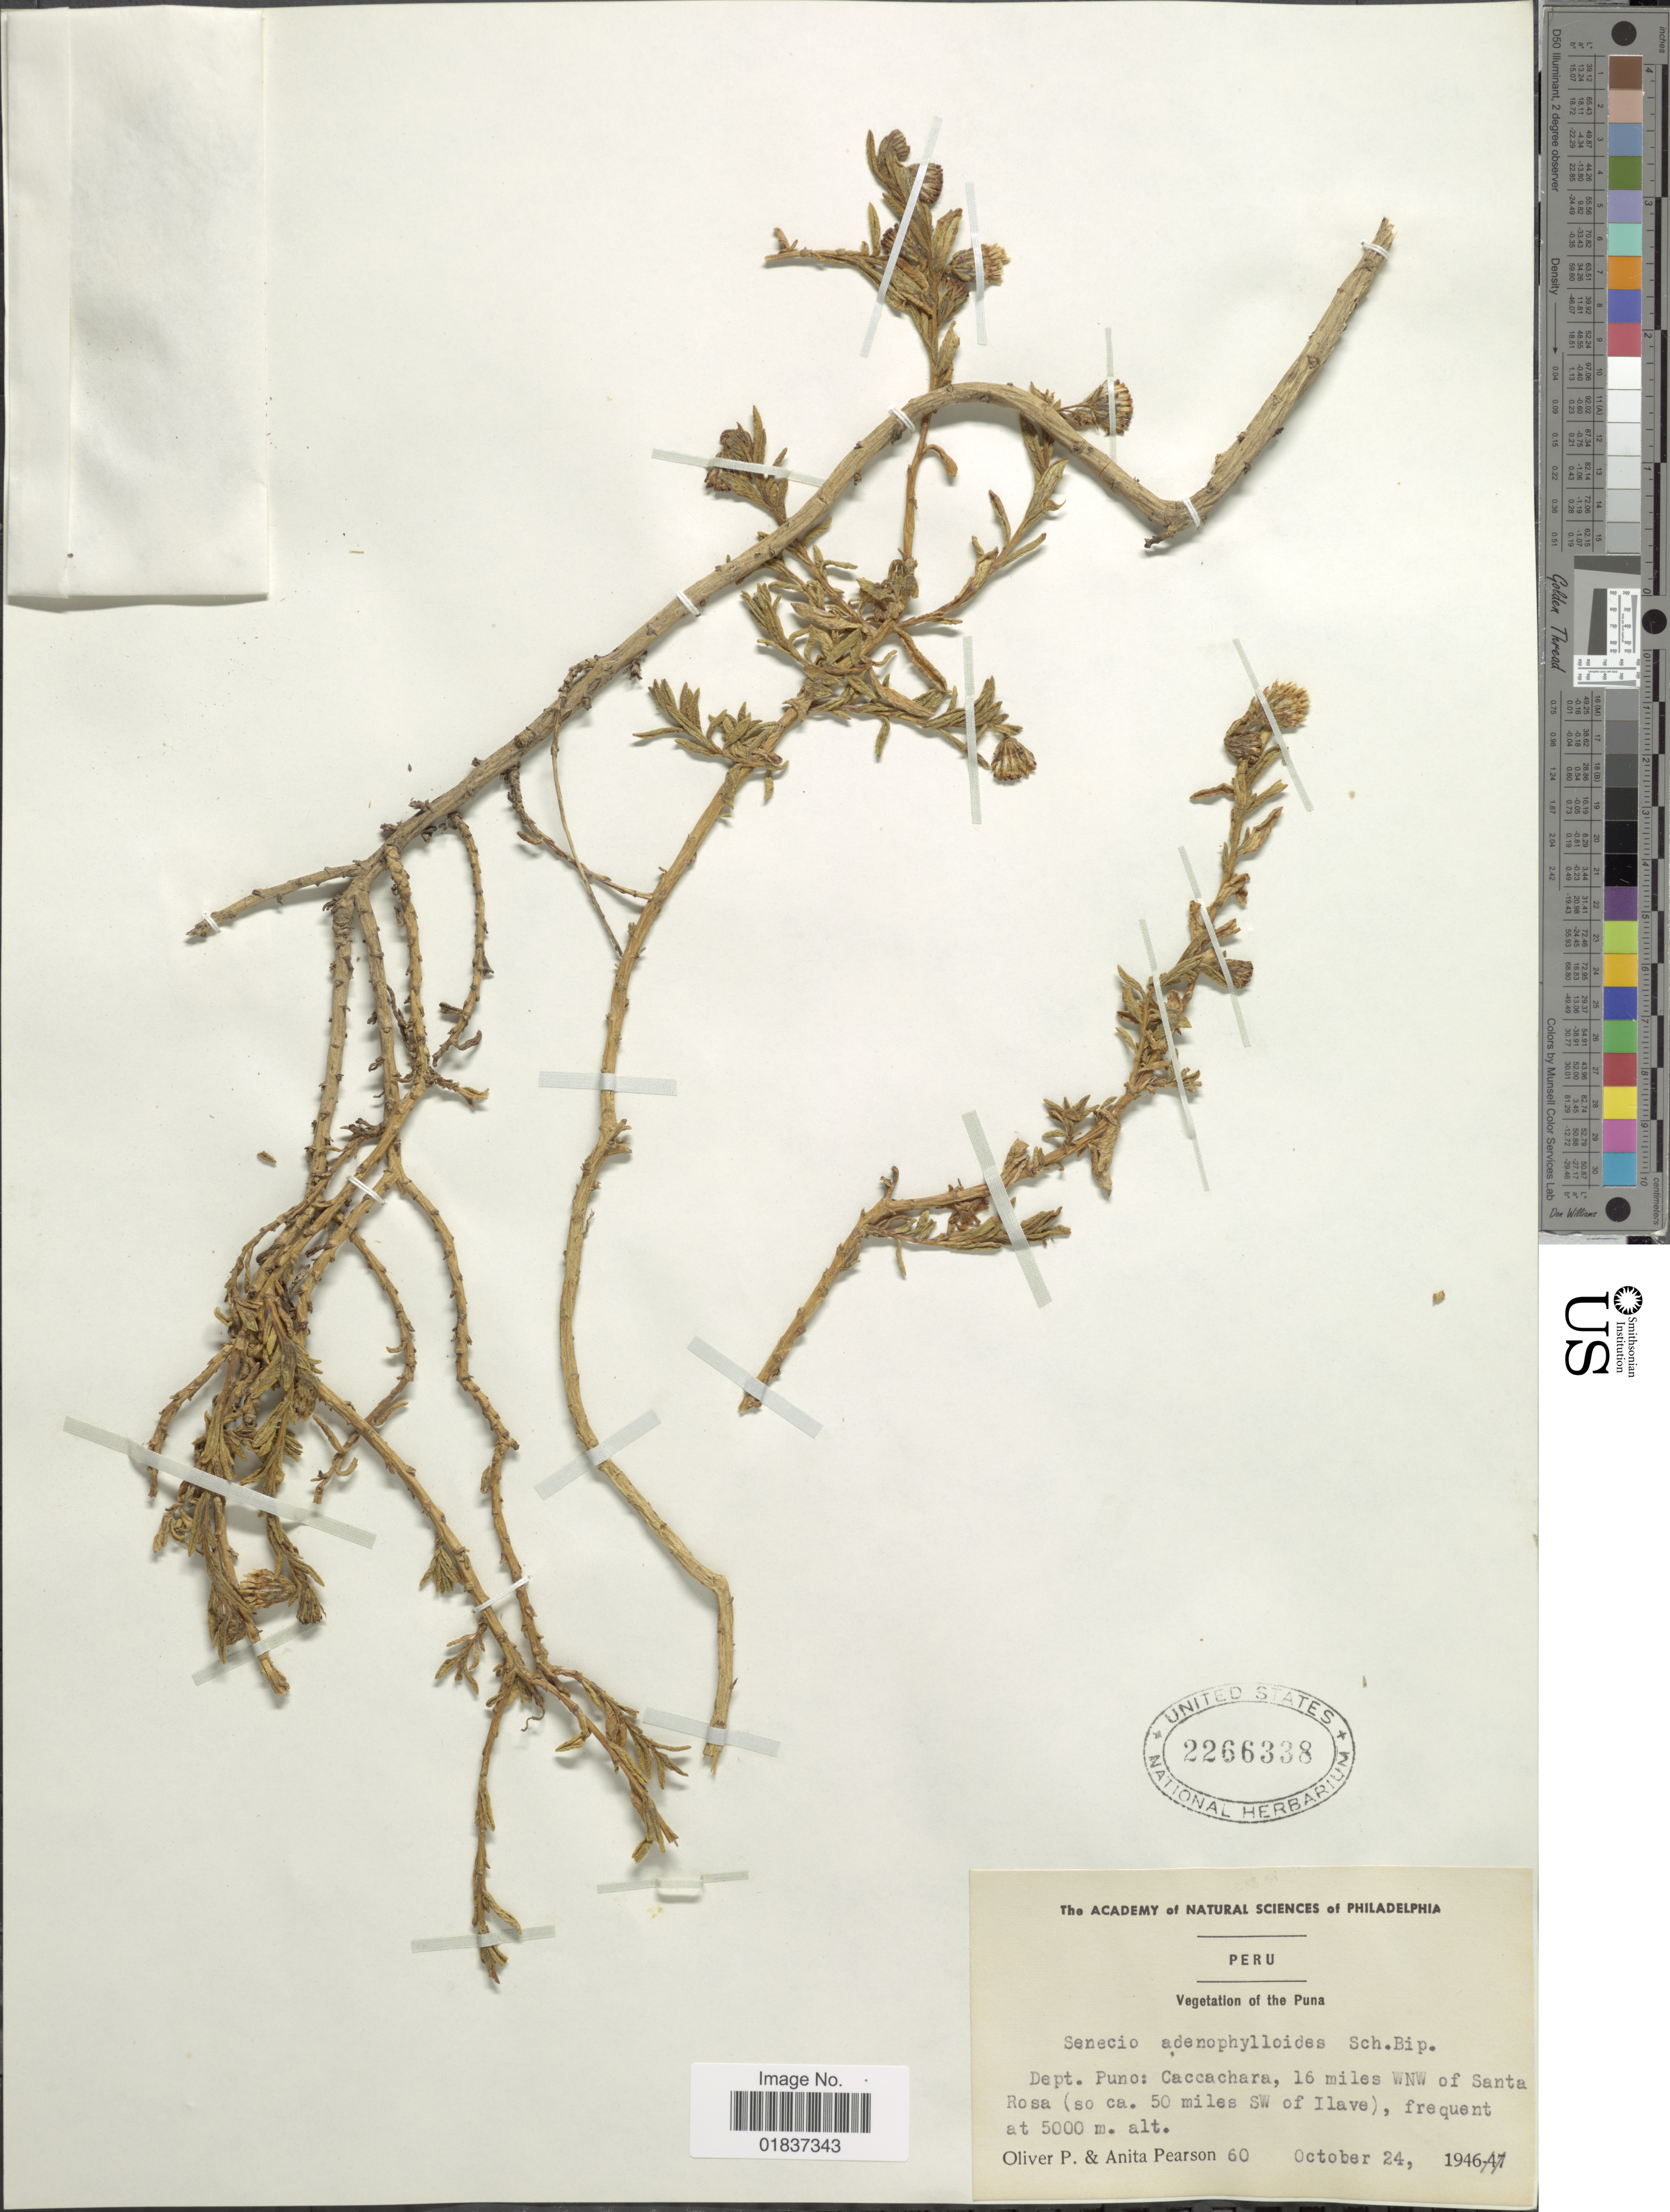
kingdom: Plantae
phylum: Tracheophyta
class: Magnoliopsida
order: Asterales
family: Asteraceae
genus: Senecio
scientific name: Senecio rufescens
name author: DC.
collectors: O. P. Pearson & A. Pearson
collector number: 60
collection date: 1946-10-24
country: Peru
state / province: Puno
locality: Dept. Puno: Caccachara, 16 miles WNW of Santa Rosa (so. ca. 50 miles SW of Ilave)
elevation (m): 5000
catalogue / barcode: US 2266338